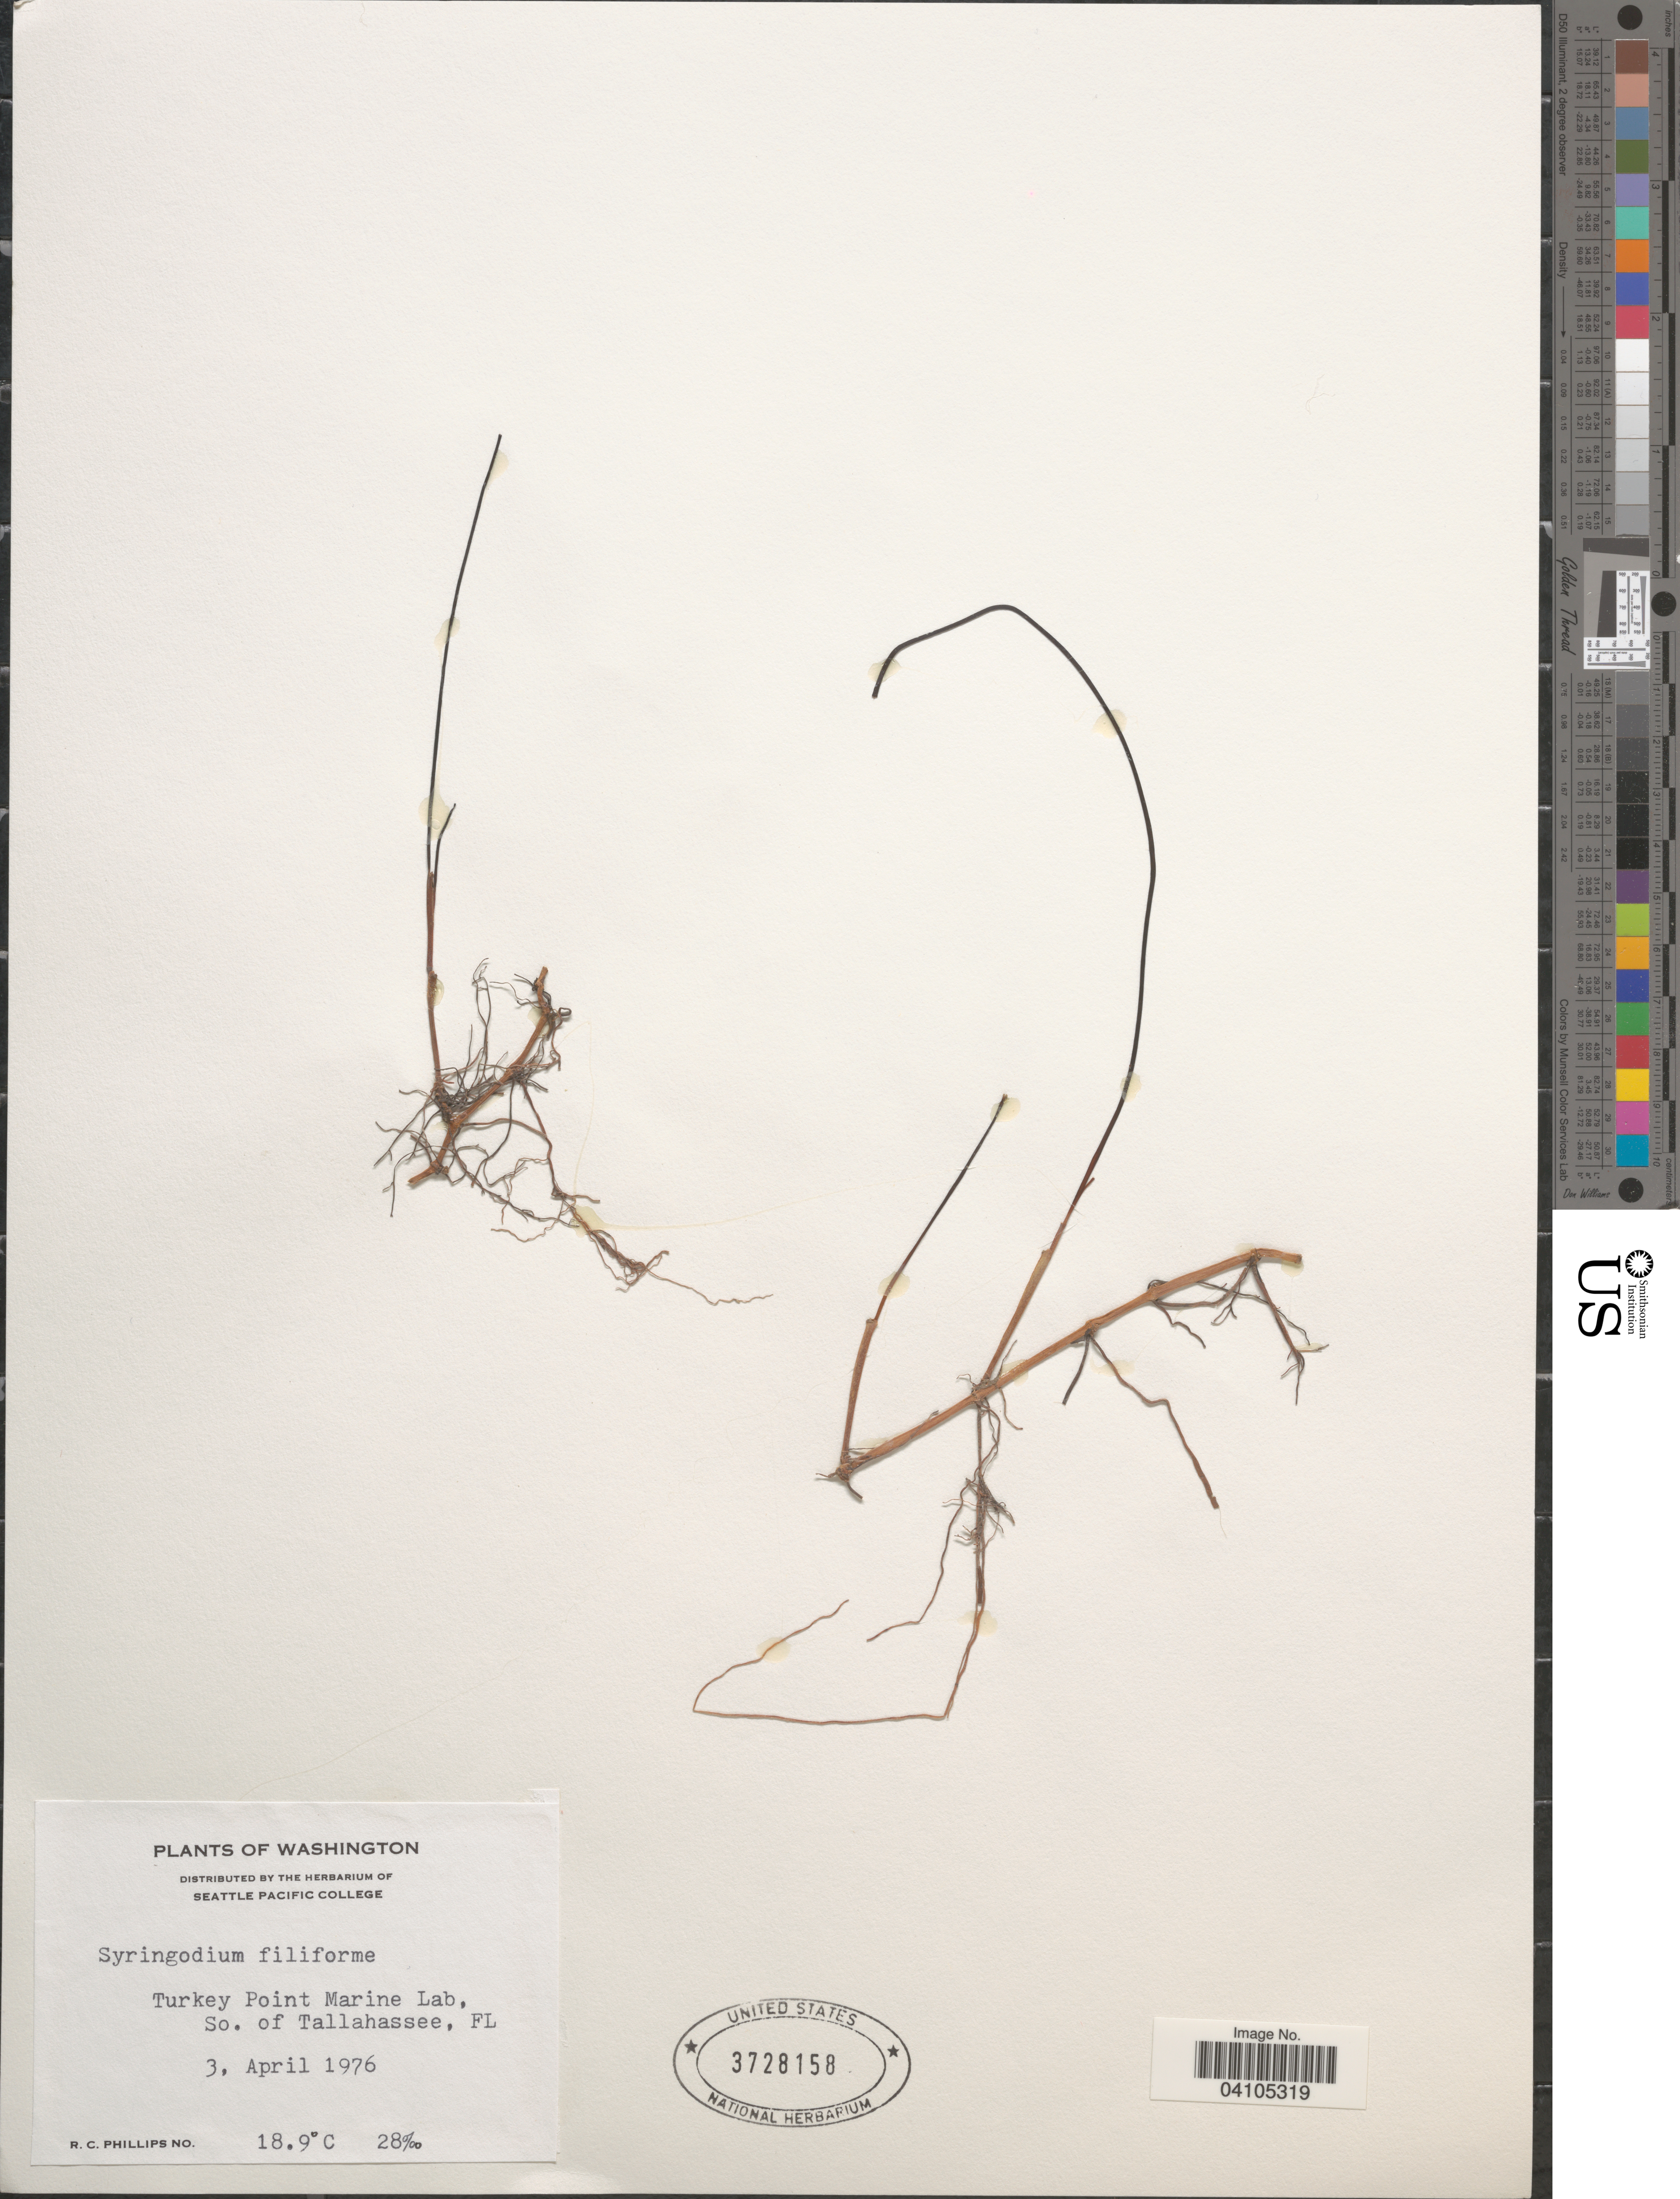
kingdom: Plantae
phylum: Tracheophyta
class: Liliopsida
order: Alismatales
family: Cymodoceaceae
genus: Syringodium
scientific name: Syringodium filiforme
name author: Kütz.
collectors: R. C. Phillips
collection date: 1976-04-03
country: United States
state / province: Florida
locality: Turkey Point Marine Lab, So. of Tallahassee.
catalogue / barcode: US 3728158